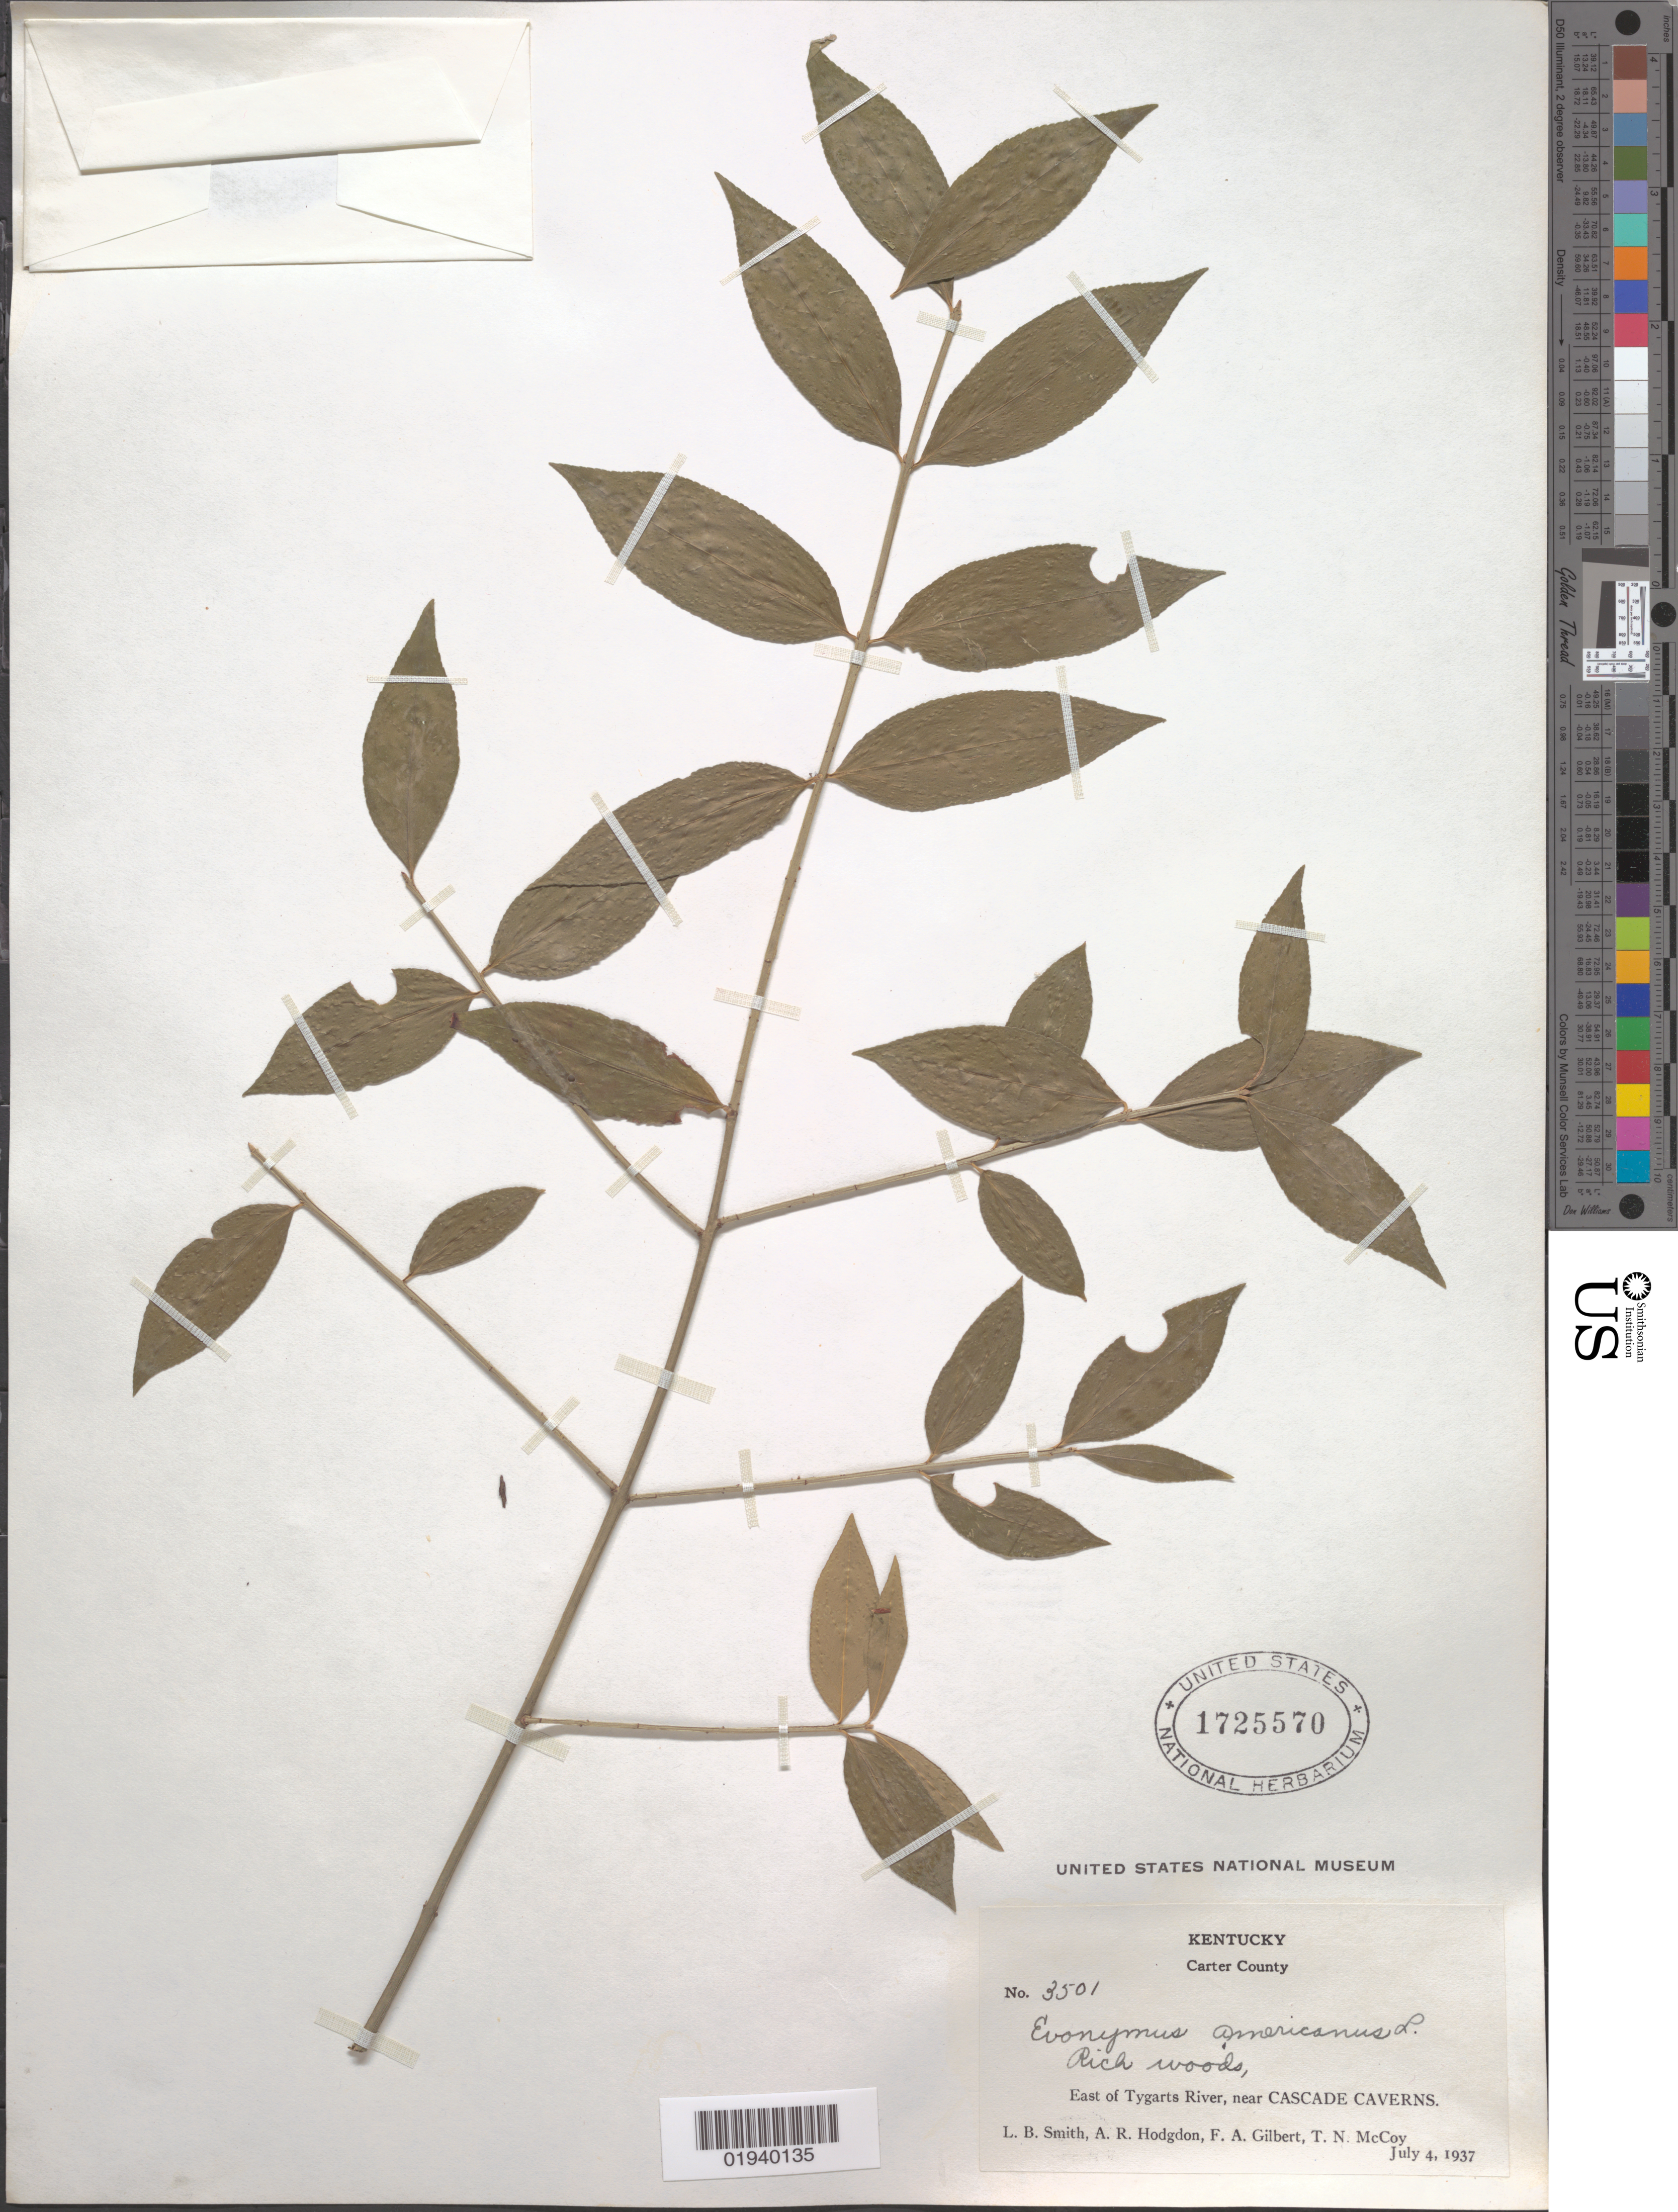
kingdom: Plantae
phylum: Tracheophyta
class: Magnoliopsida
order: Celastrales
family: Celastraceae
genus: Euonymus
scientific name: Euonymus americanus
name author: L.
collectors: L. Smith, A. R. Hodgdon, F. A. Gilbert & T. N. McCoy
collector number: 3501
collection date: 1937-07-04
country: United States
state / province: Kentucky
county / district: Carter County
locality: Tygarts River, east of; near Cascade Caverns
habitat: Rich woods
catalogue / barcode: US 1725570